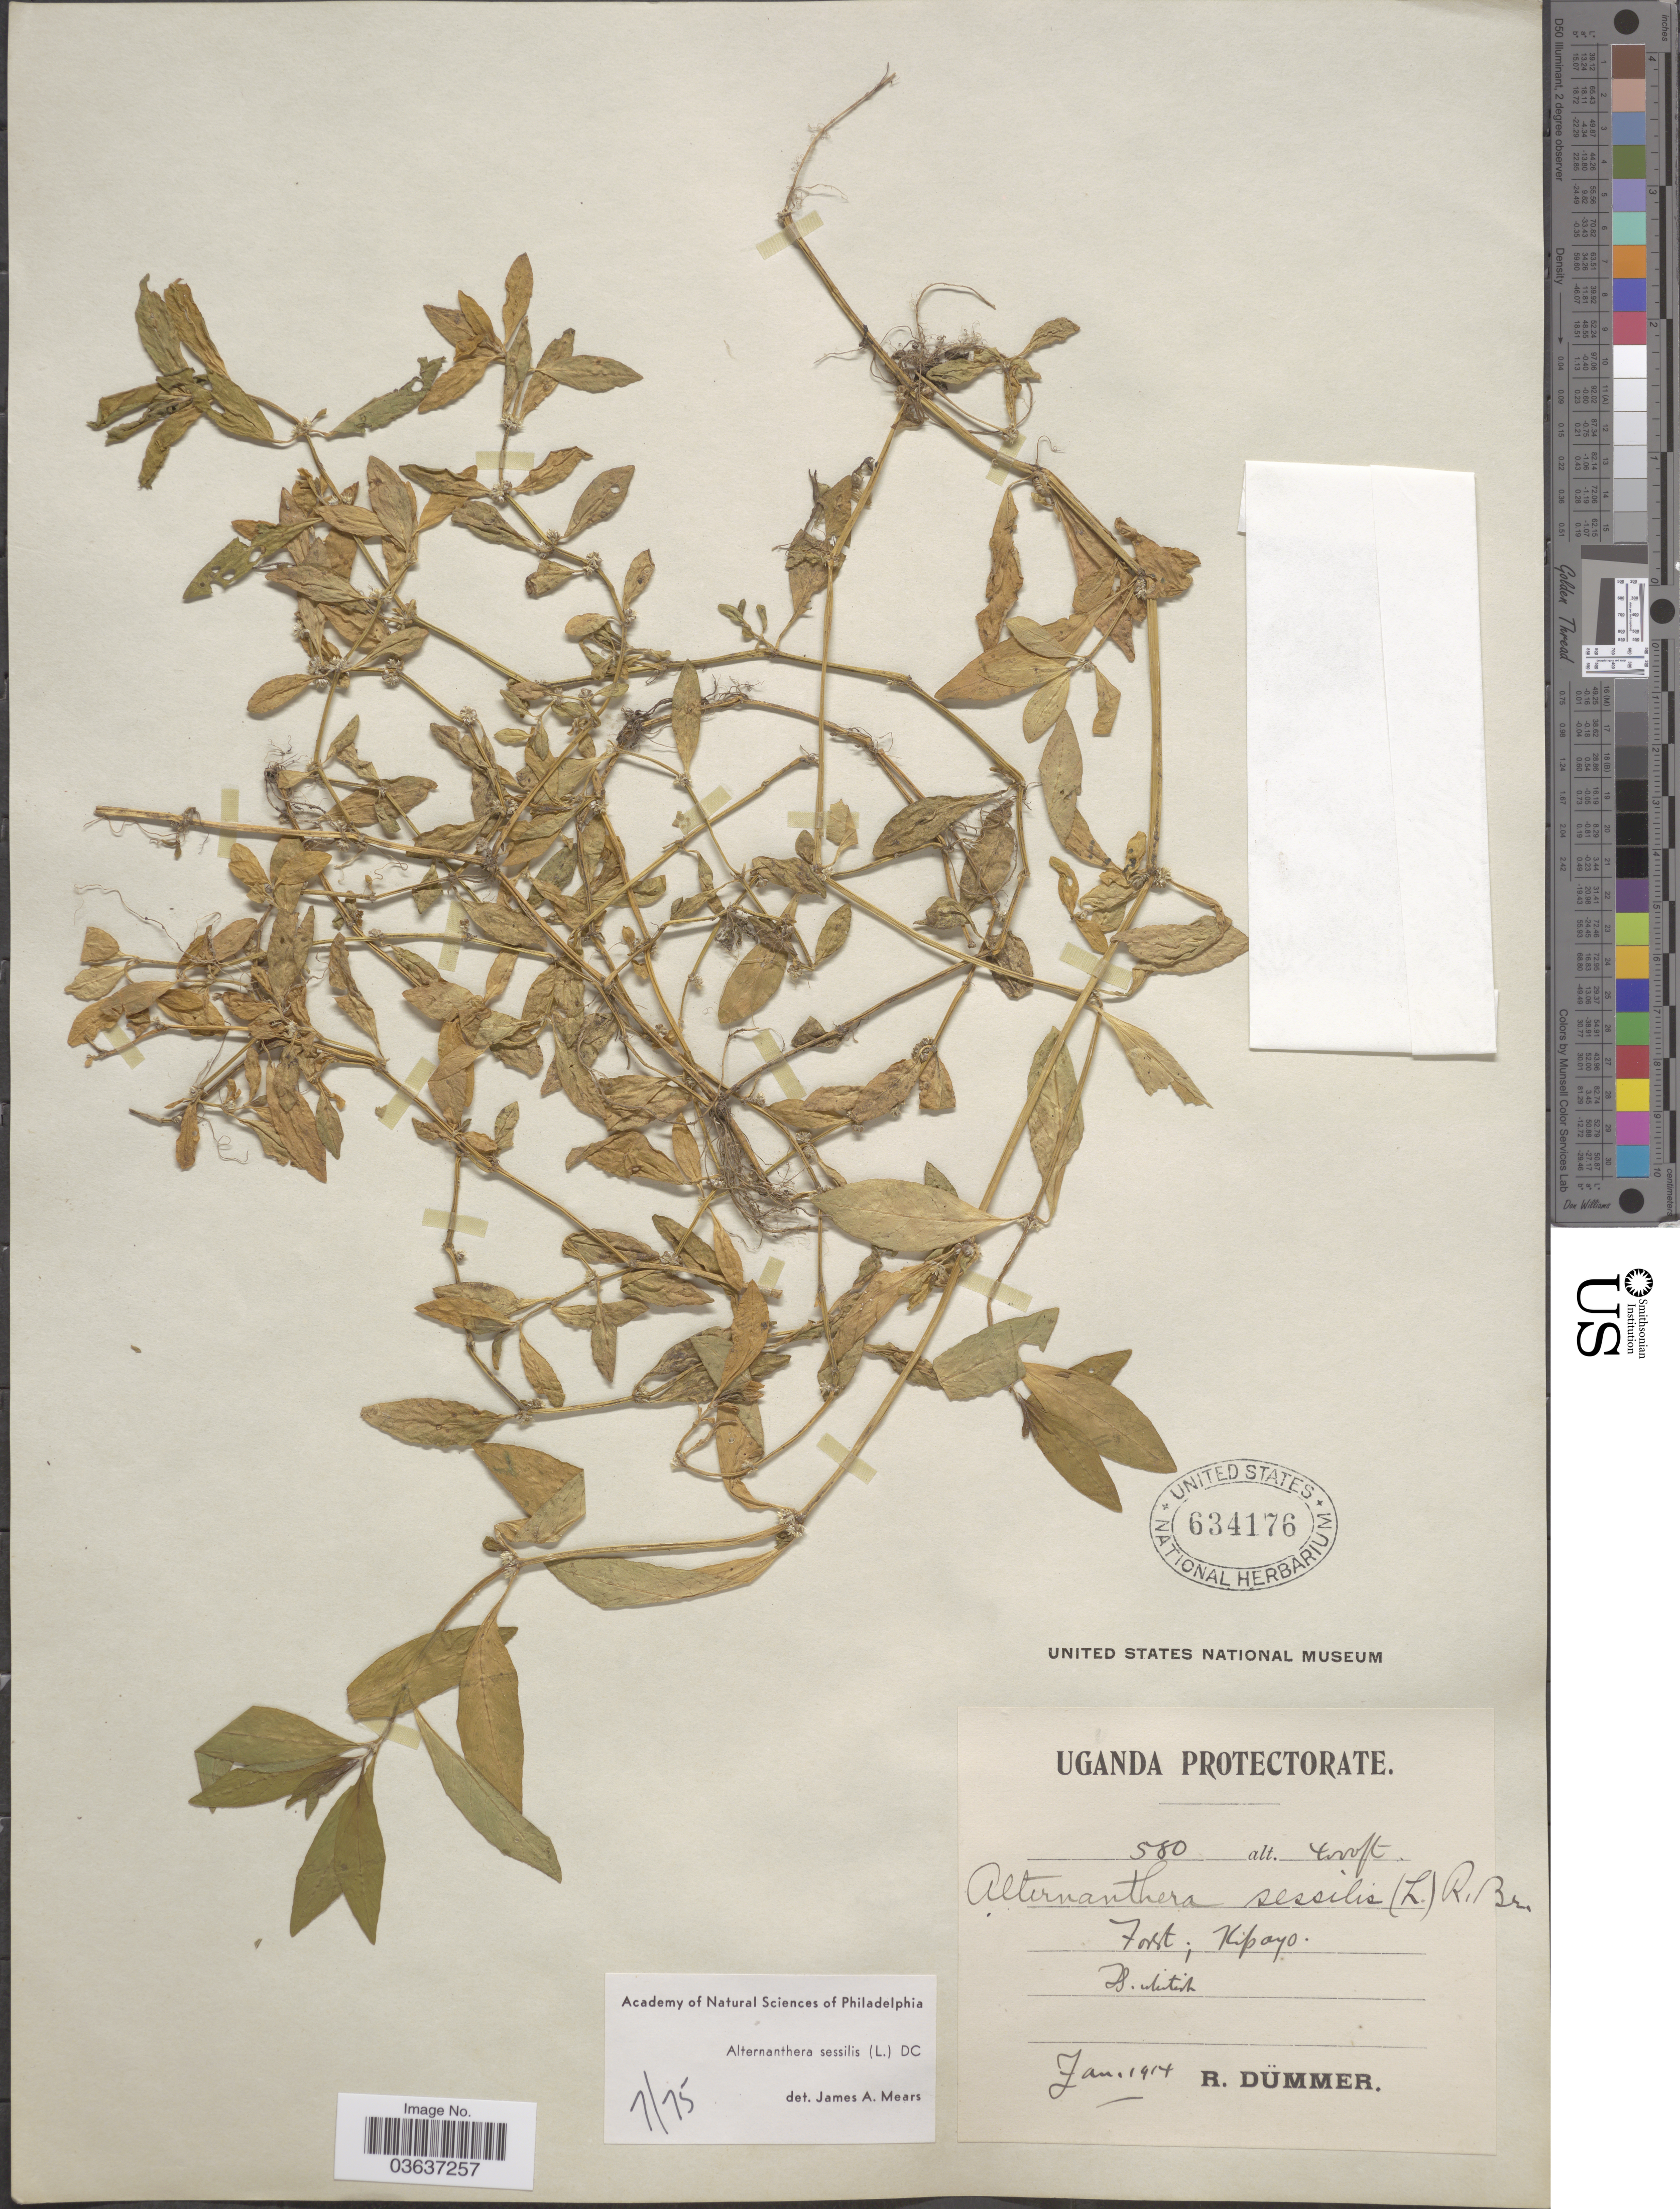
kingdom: Plantae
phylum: Tracheophyta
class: Magnoliopsida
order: Caryophyllales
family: Amaranthaceae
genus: Alternanthera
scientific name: Alternanthera sessilis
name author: (L.) DC.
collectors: R. A. Dümmer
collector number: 580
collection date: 1914-01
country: Uganda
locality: Uganda Protectorate. Kipayo.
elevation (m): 1219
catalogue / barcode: US 634176